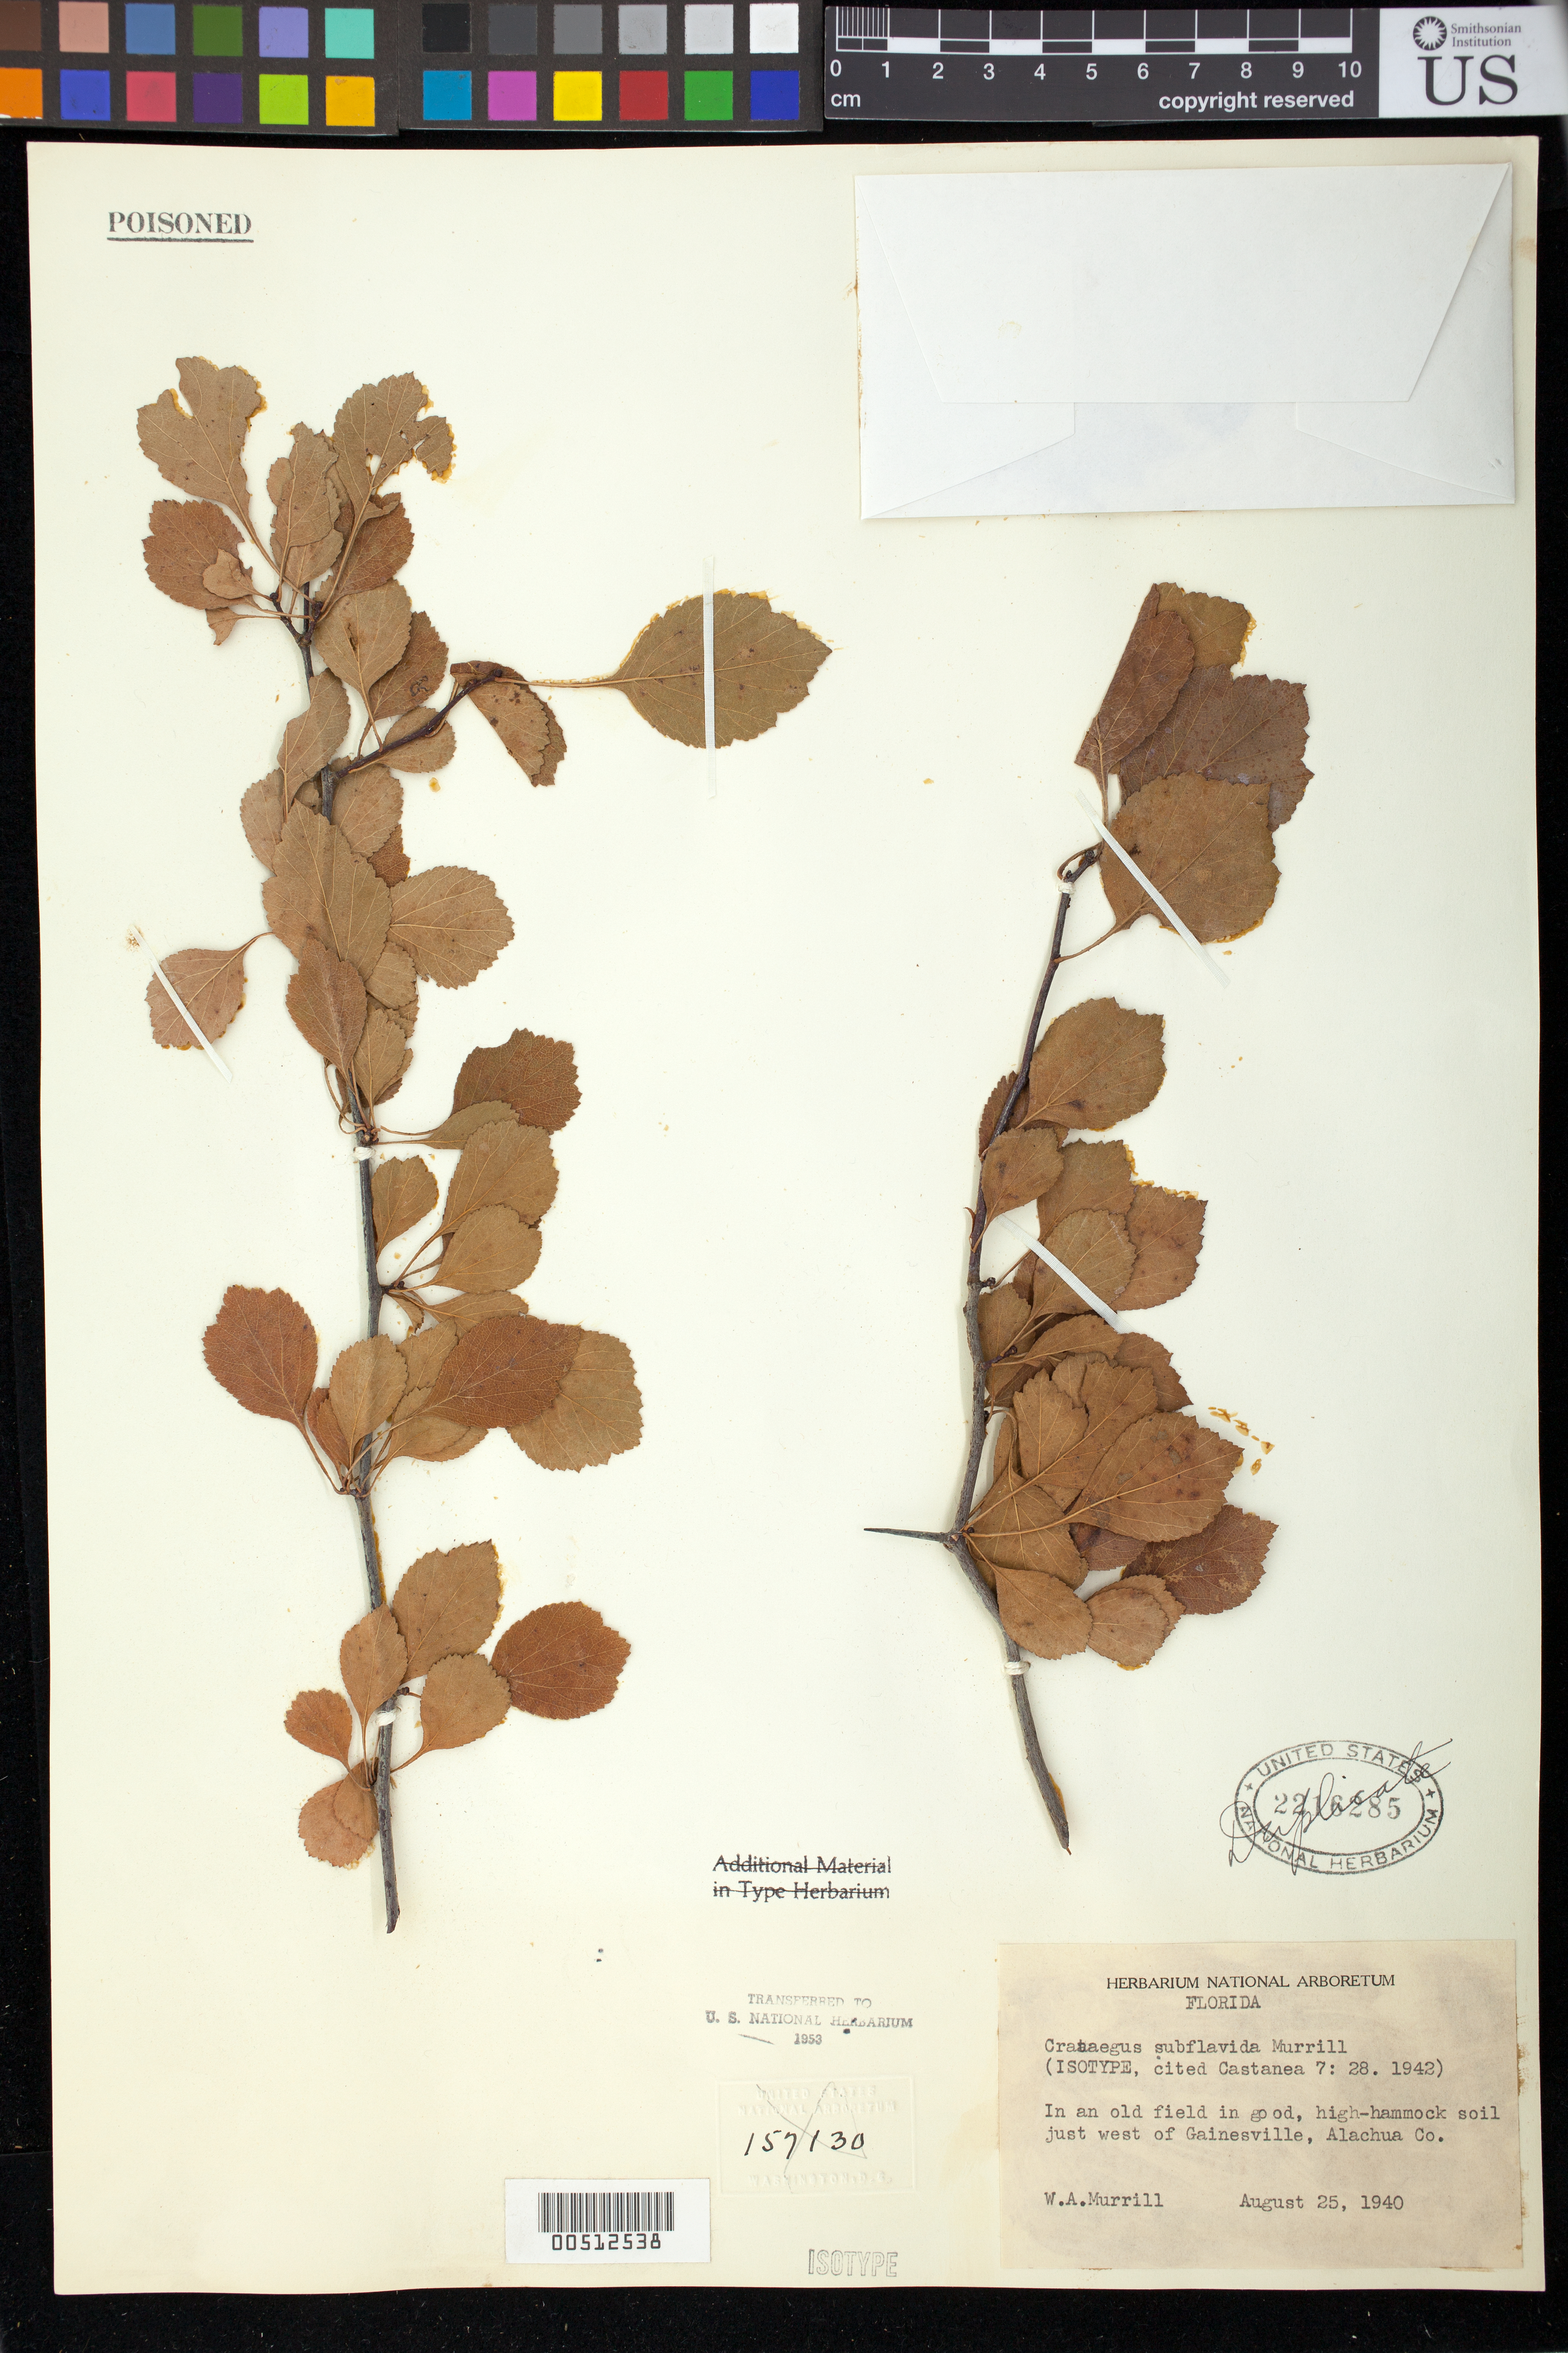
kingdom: Plantae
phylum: Tracheophyta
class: Magnoliopsida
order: Rosales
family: Rosaceae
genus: Crataegus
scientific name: Crataegus subflavida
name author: Murrill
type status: Isotype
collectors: W. A. Murrill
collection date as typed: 25 Aug 1940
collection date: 1940-08-25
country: United States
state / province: Florida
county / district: Alachua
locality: Just west of Gainesville, Alachua Co.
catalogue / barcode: US 2216285